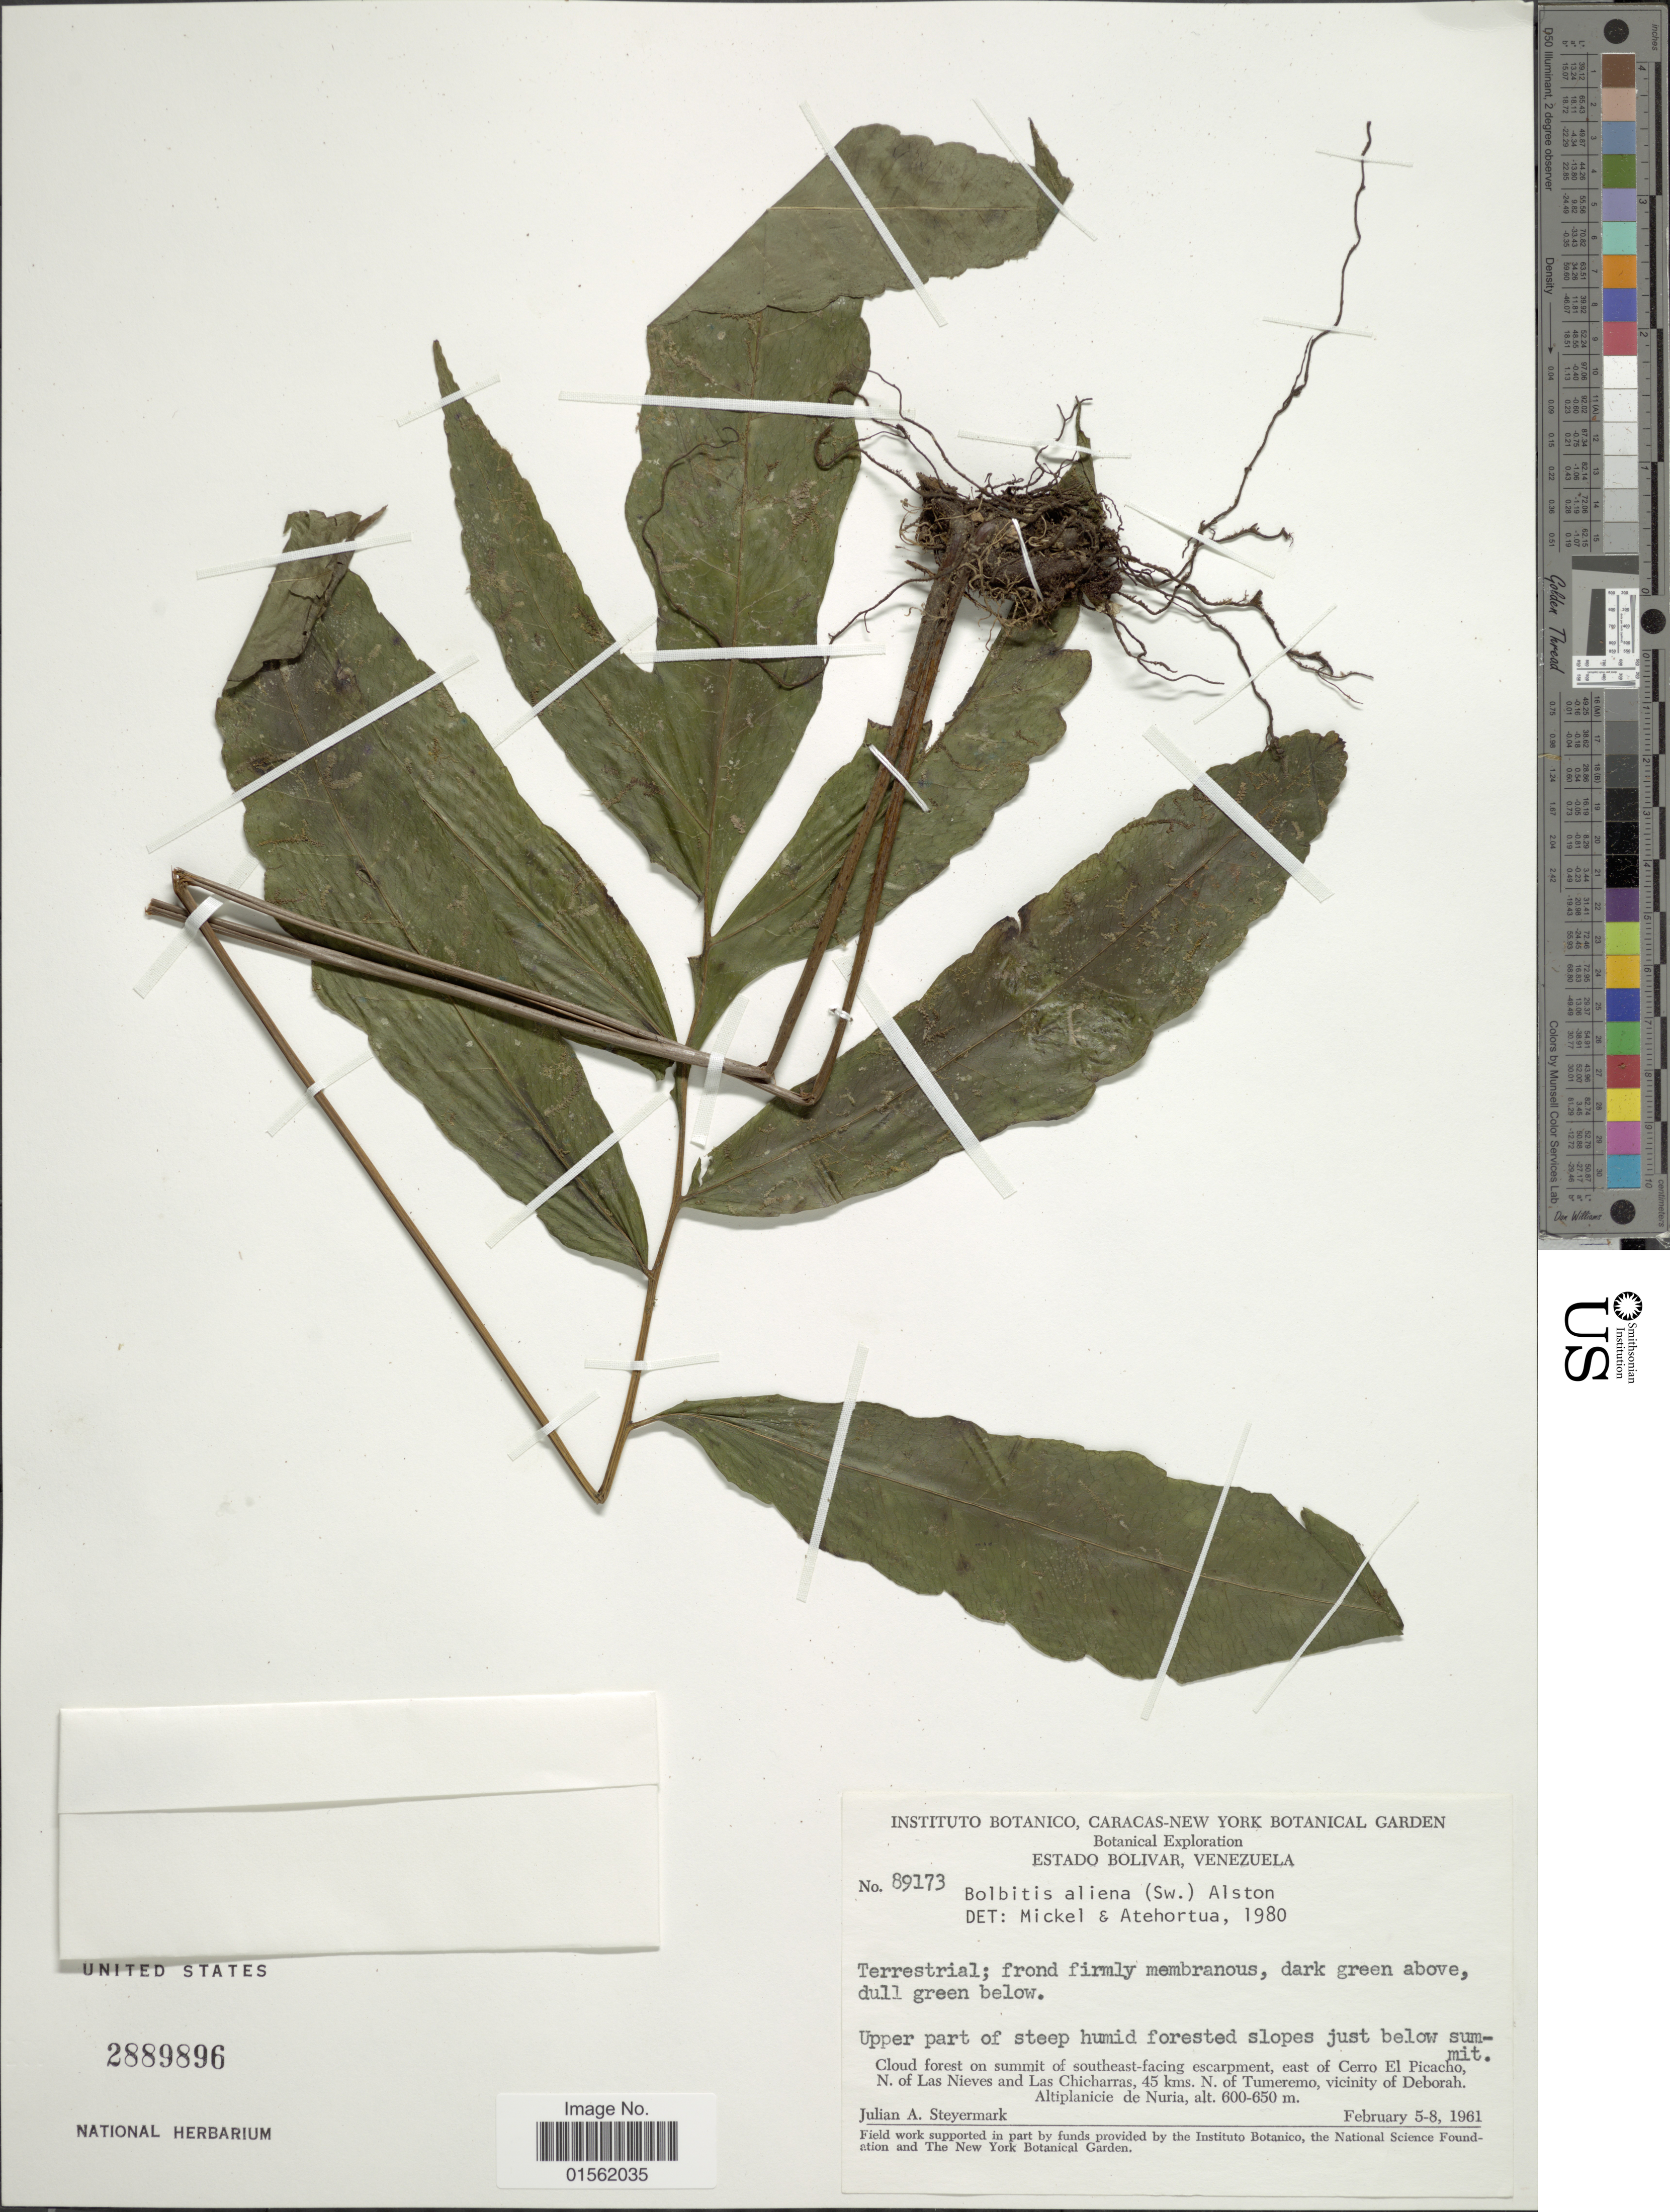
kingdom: Plantae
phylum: Tracheophyta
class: Polypodiopsida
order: Polypodiales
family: Dryopteridaceae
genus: Bolbitis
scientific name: Bolbitis aliena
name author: (Sw.) Alston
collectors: J. Steyermark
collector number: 89173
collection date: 1961-02-05/1961-02-08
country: Venezuela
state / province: Bolivar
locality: Upper part of steep humid forested slopes just below summit. Cloud forest on summit of southeast-facing escarpment, east of Cerro El Picacho, N. of Las Nieves and Las Chicharras, 45 kms. N. of Tumeremo, vicinity of Deborah. Altiplanicie de Nuria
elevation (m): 600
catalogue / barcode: US 2889896